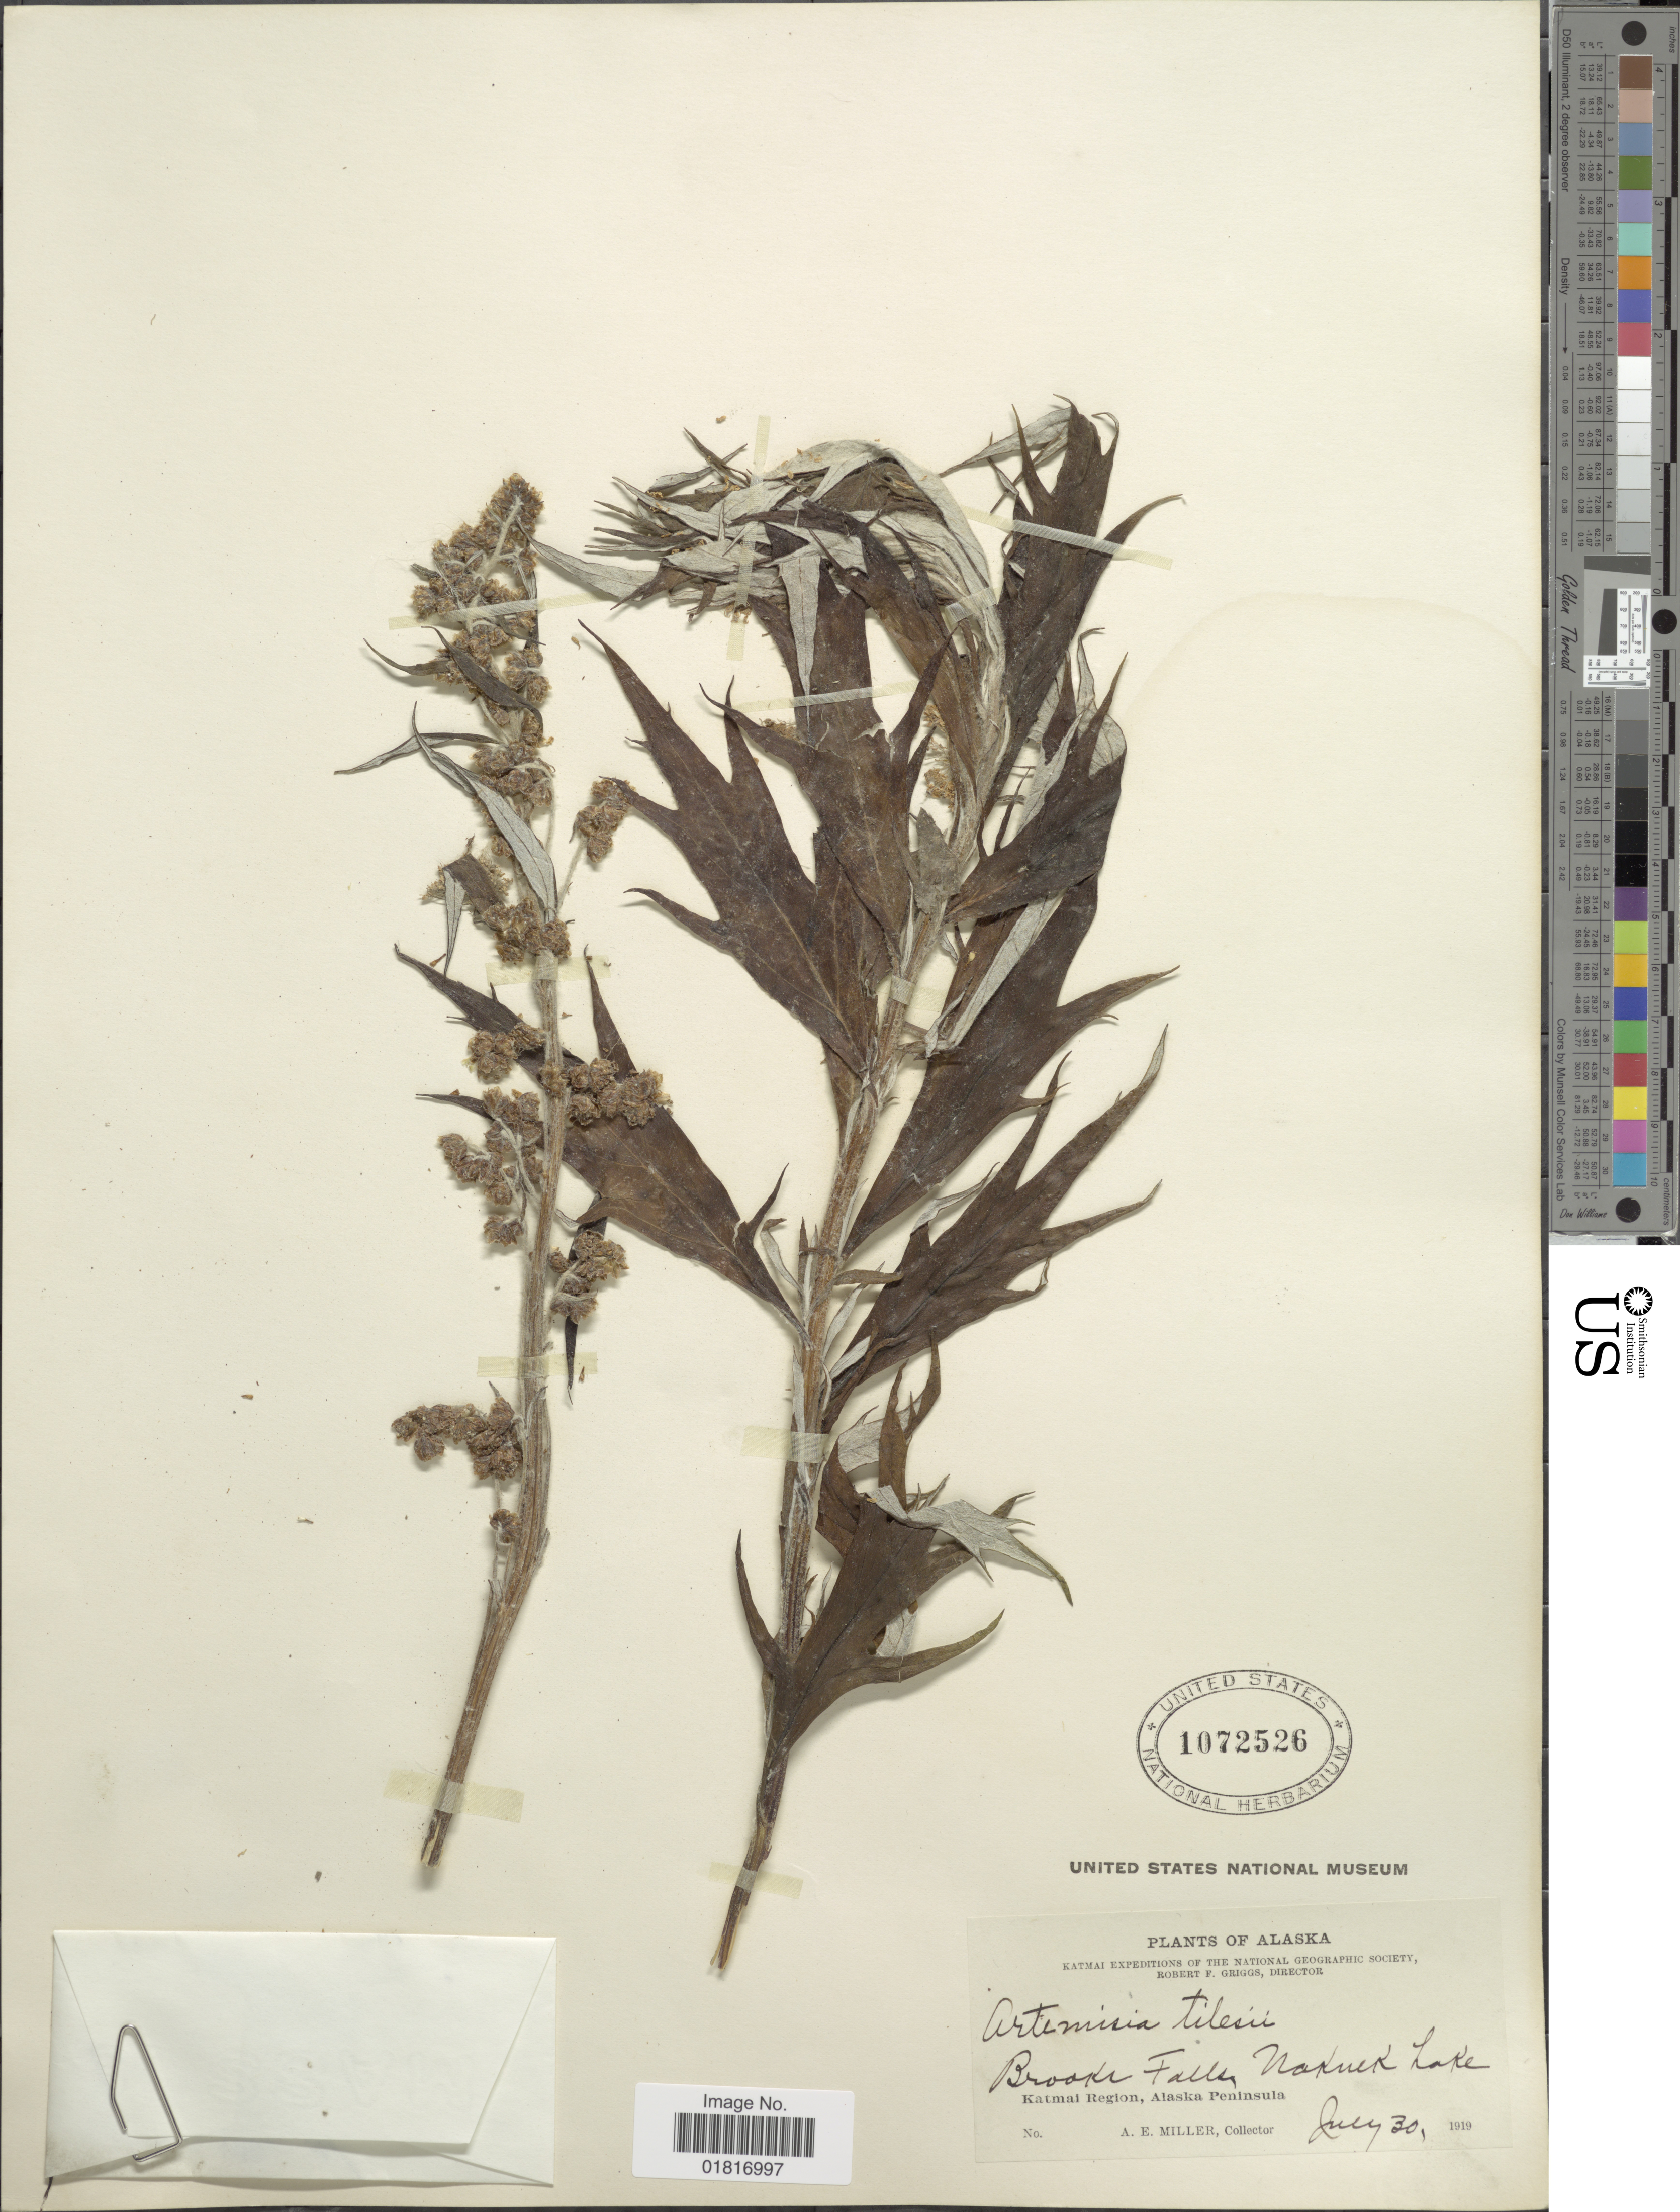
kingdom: Plantae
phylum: Tracheophyta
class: Magnoliopsida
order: Asterales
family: Asteraceae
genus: Artemisia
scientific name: Artemisia tilesii subsp. unalaschcensis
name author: (Besser) Hultén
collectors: A. E. Miller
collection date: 1919-07-30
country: United States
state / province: Alaska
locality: Brooks Falls, Nakuck Lake, Katmai Region, Alaska Peninsula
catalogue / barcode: US 1072526